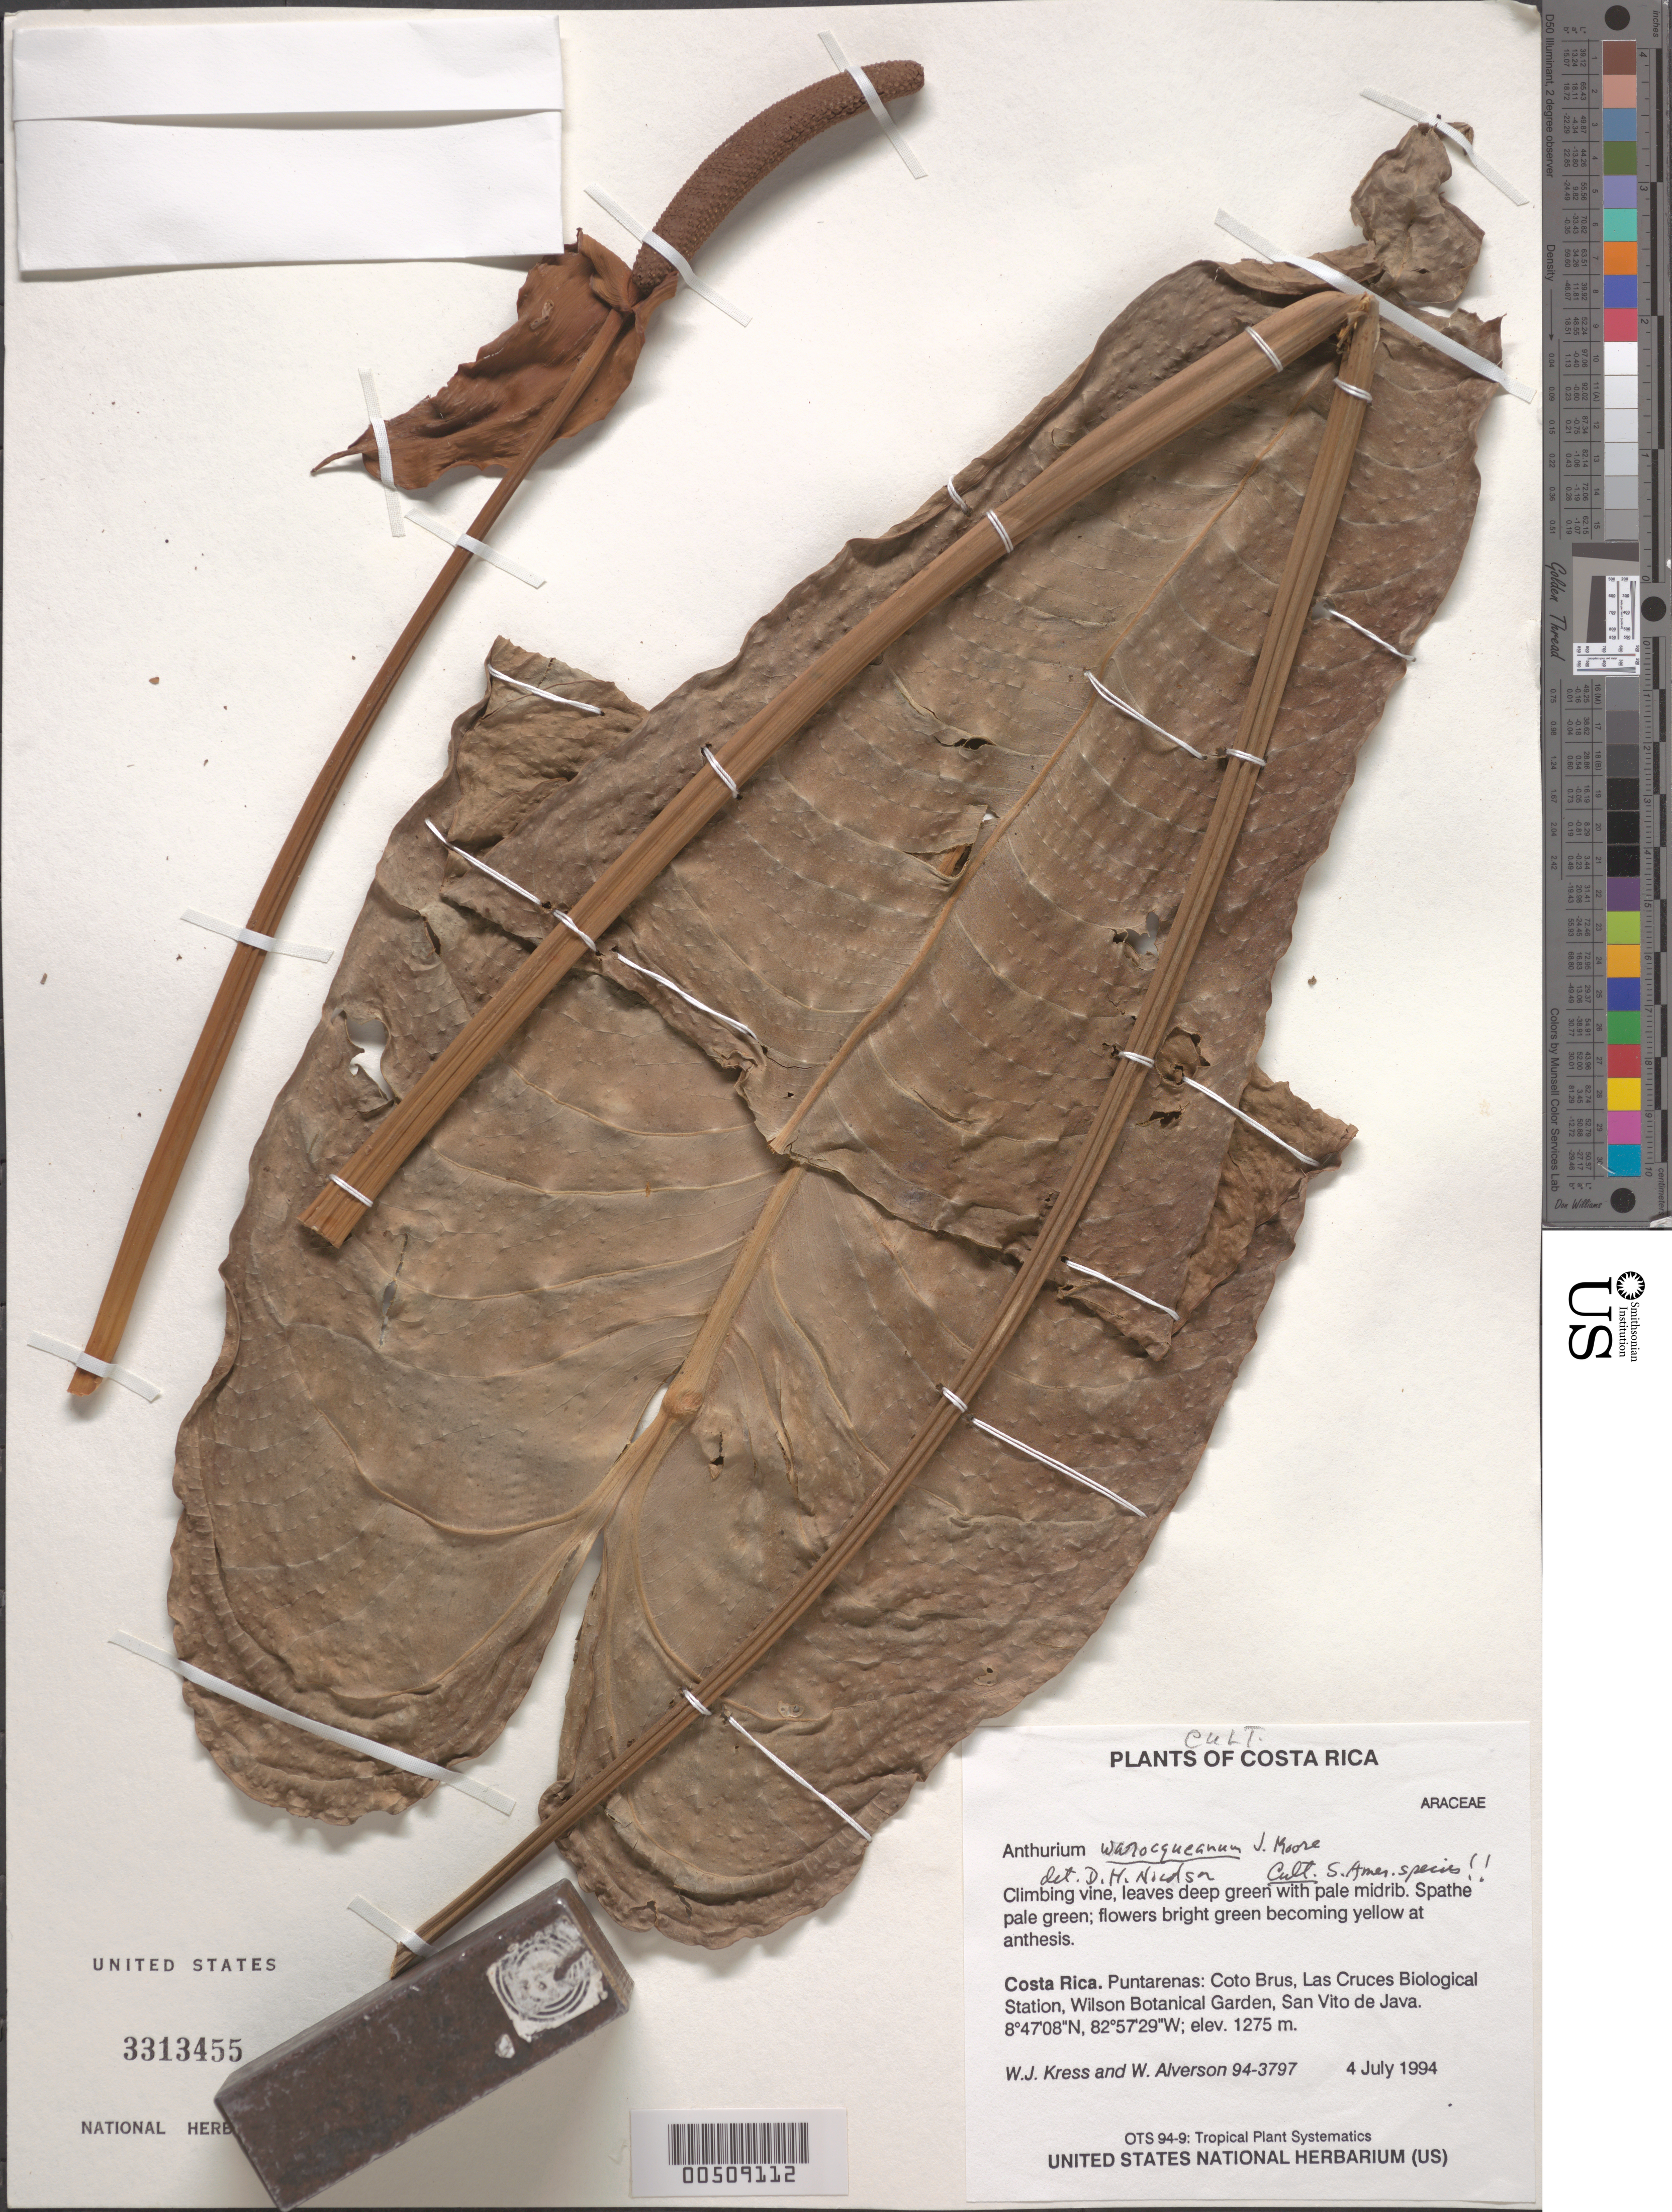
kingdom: Plantae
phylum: Tracheophyta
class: Liliopsida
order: Alismatales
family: Araceae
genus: Anthurium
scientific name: Anthurium warocqueanum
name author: T. Moore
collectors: W. J. Kress & W. S. Alverson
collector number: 94-3797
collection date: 1994-07-04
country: Costa Rica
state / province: Puntarenas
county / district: Coto Brus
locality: Las Cruces Biological Station, Wilson Botanical Garden, San Vito de Java.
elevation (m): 1275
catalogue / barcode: US 3313455